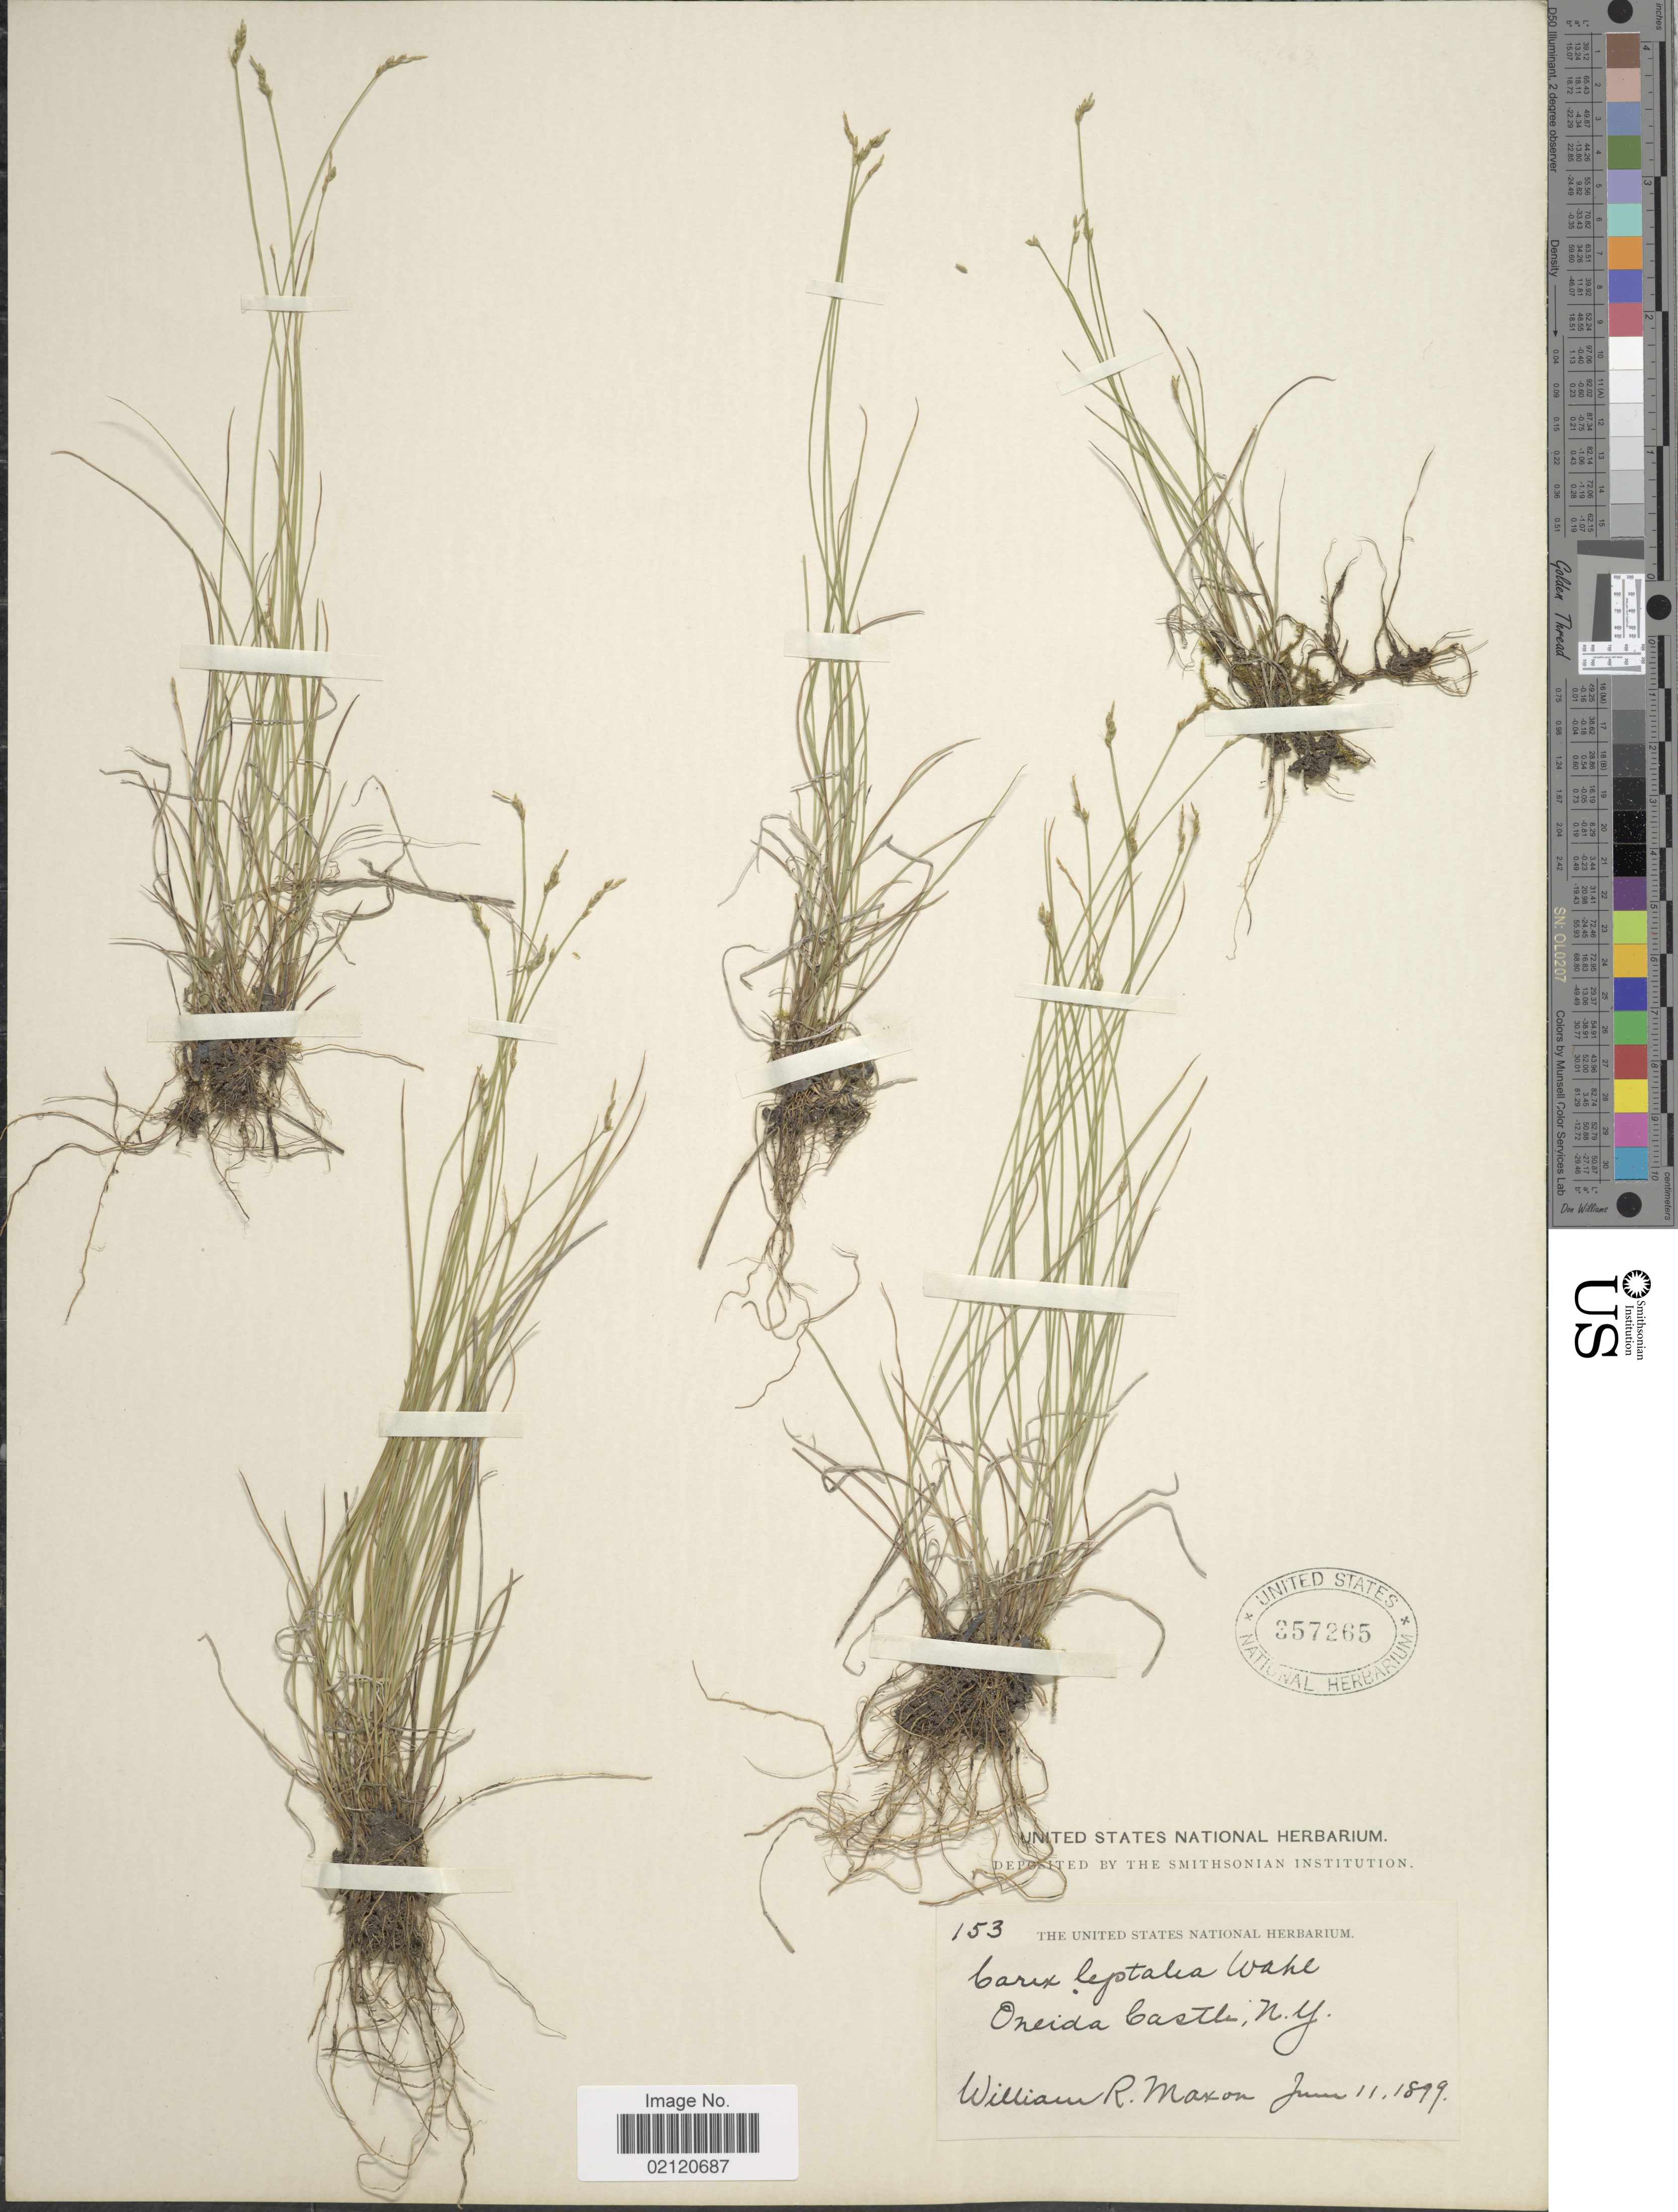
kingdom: Plantae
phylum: Tracheophyta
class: Liliopsida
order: Poales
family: Cyperaceae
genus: Carex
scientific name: Carex leptalea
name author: Wahlenb.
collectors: W. R. Maxon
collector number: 153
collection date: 1899-06-11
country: United States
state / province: New York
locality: Oneida Castle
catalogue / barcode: US 357265